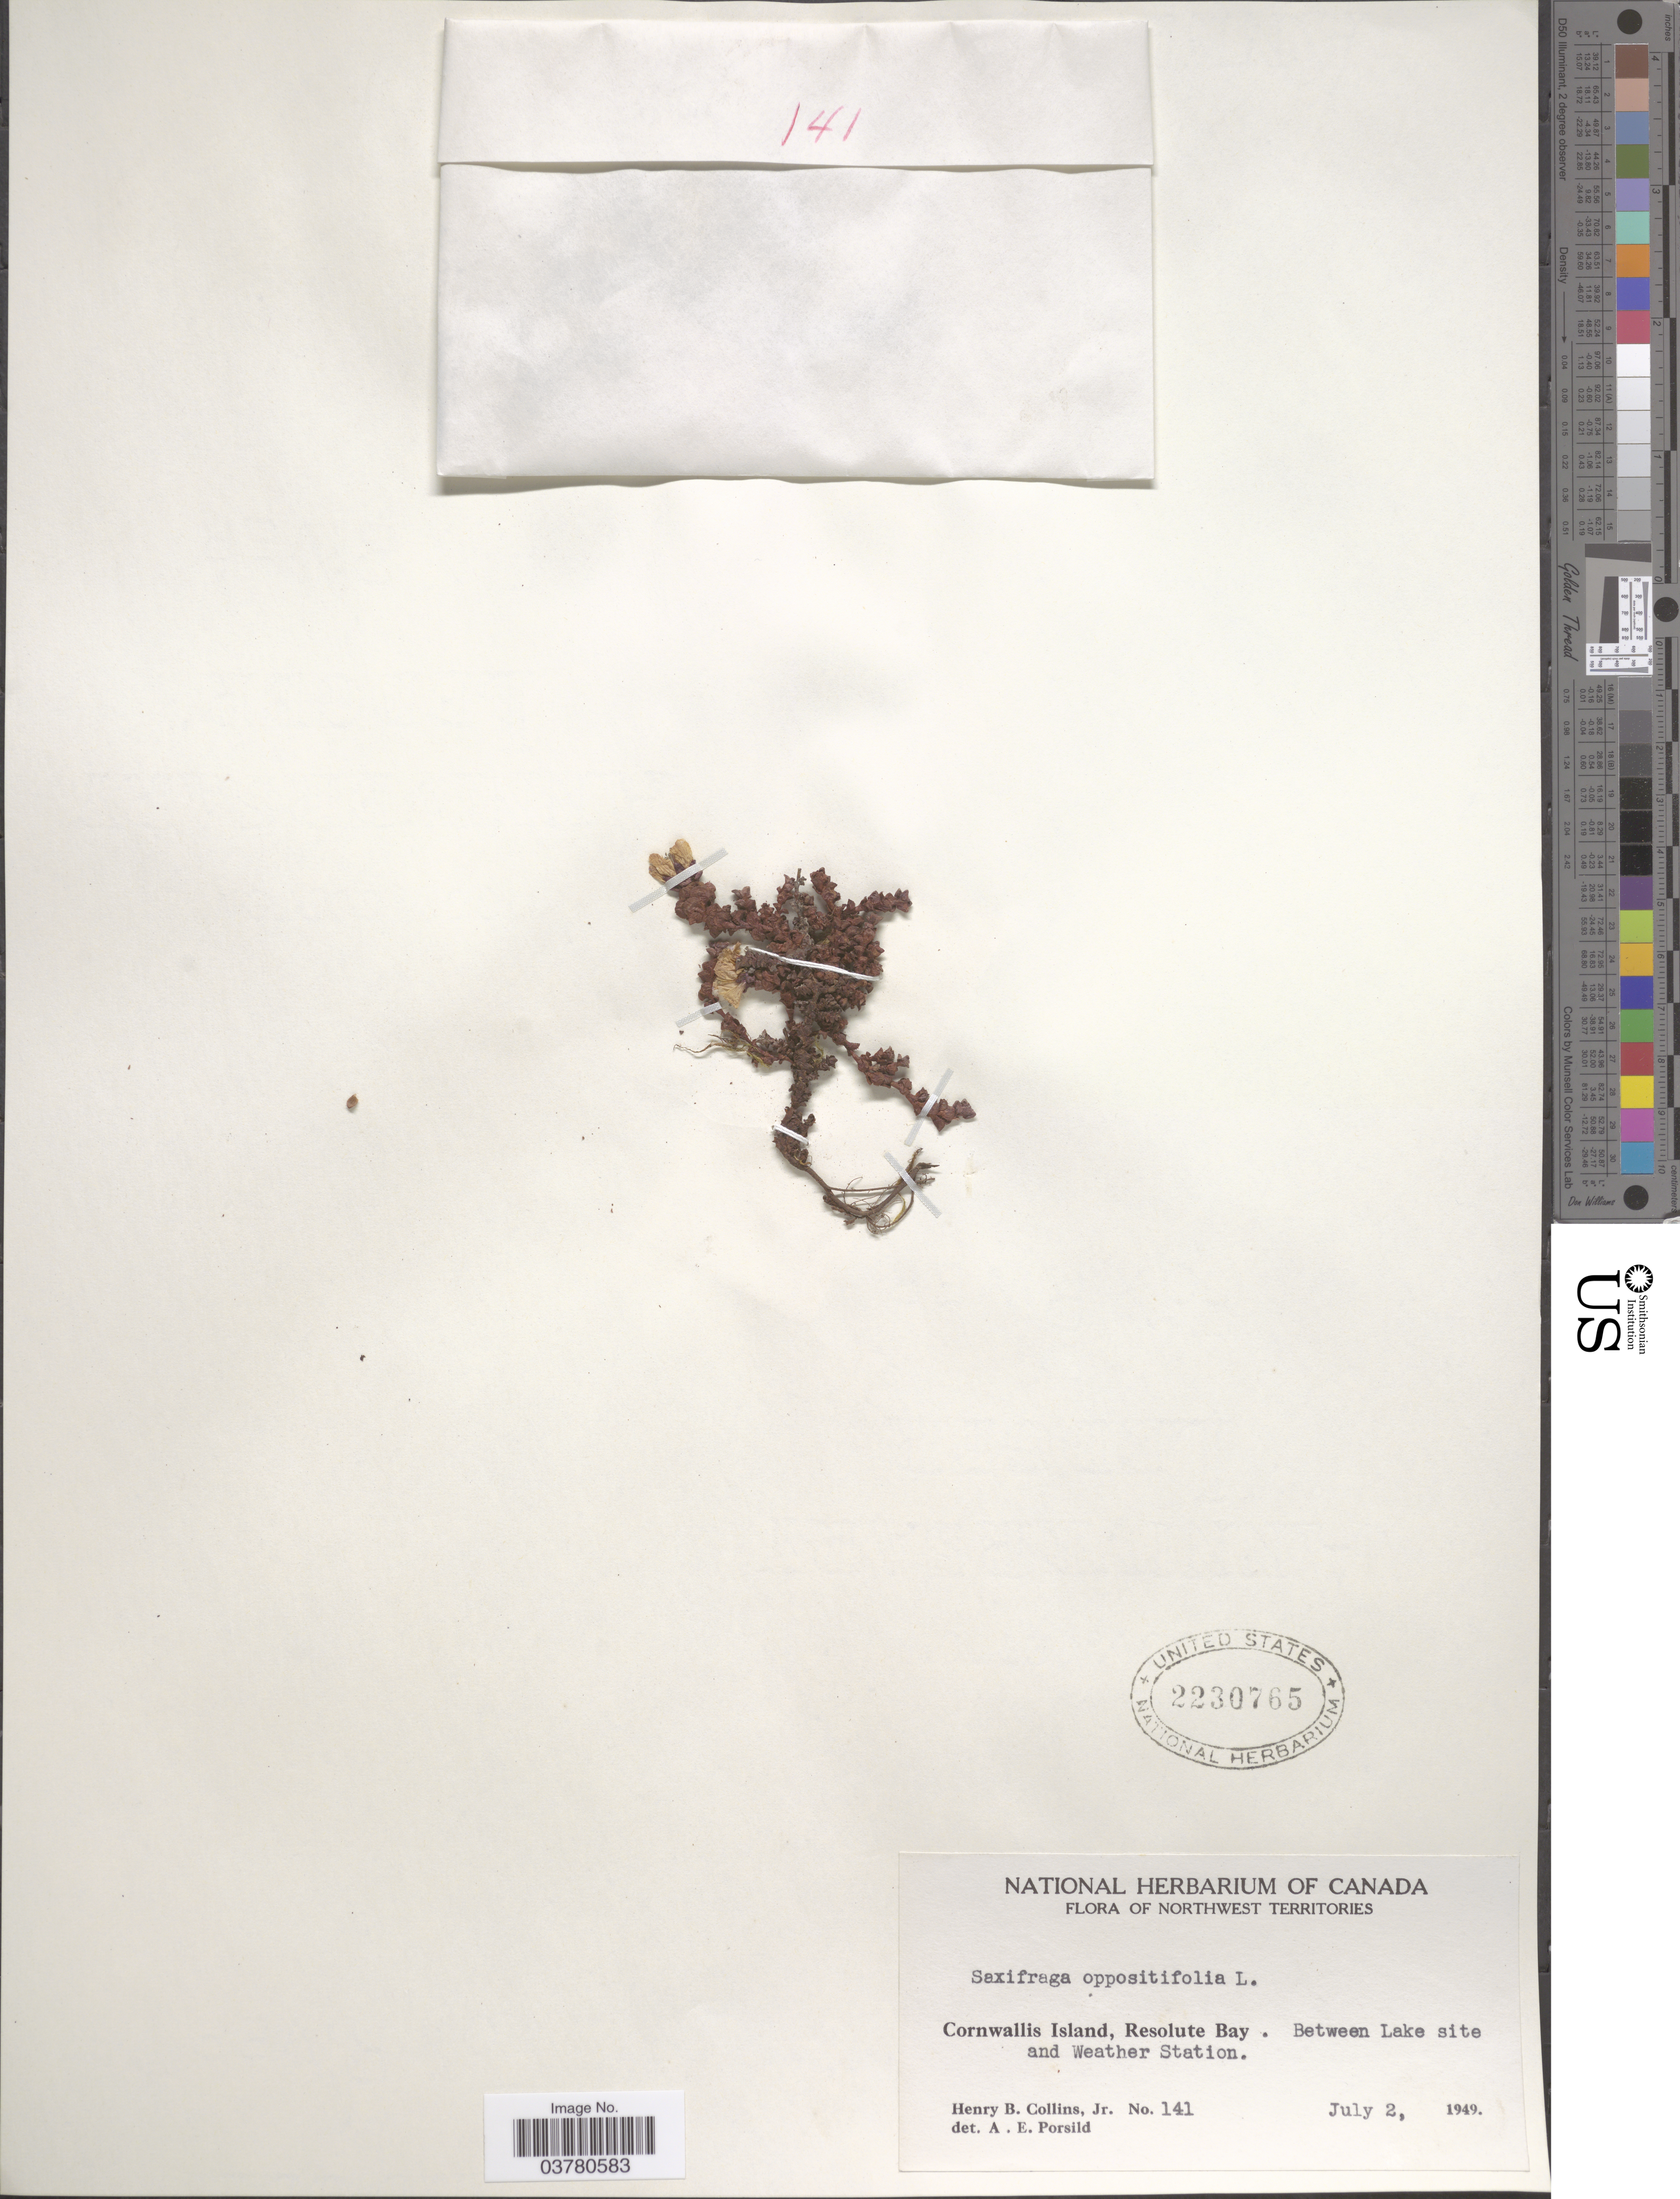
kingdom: Plantae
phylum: Tracheophyta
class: Magnoliopsida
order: Saxifragales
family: Saxifragaceae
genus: Saxifraga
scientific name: Saxifraga oppositifolia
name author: L.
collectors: H. Collins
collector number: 141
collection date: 1949-07-02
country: Canada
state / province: Nunavut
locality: Cornwallis Island, Resolute Bay. Between Lake site and Weather Station.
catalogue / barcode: US 2230765